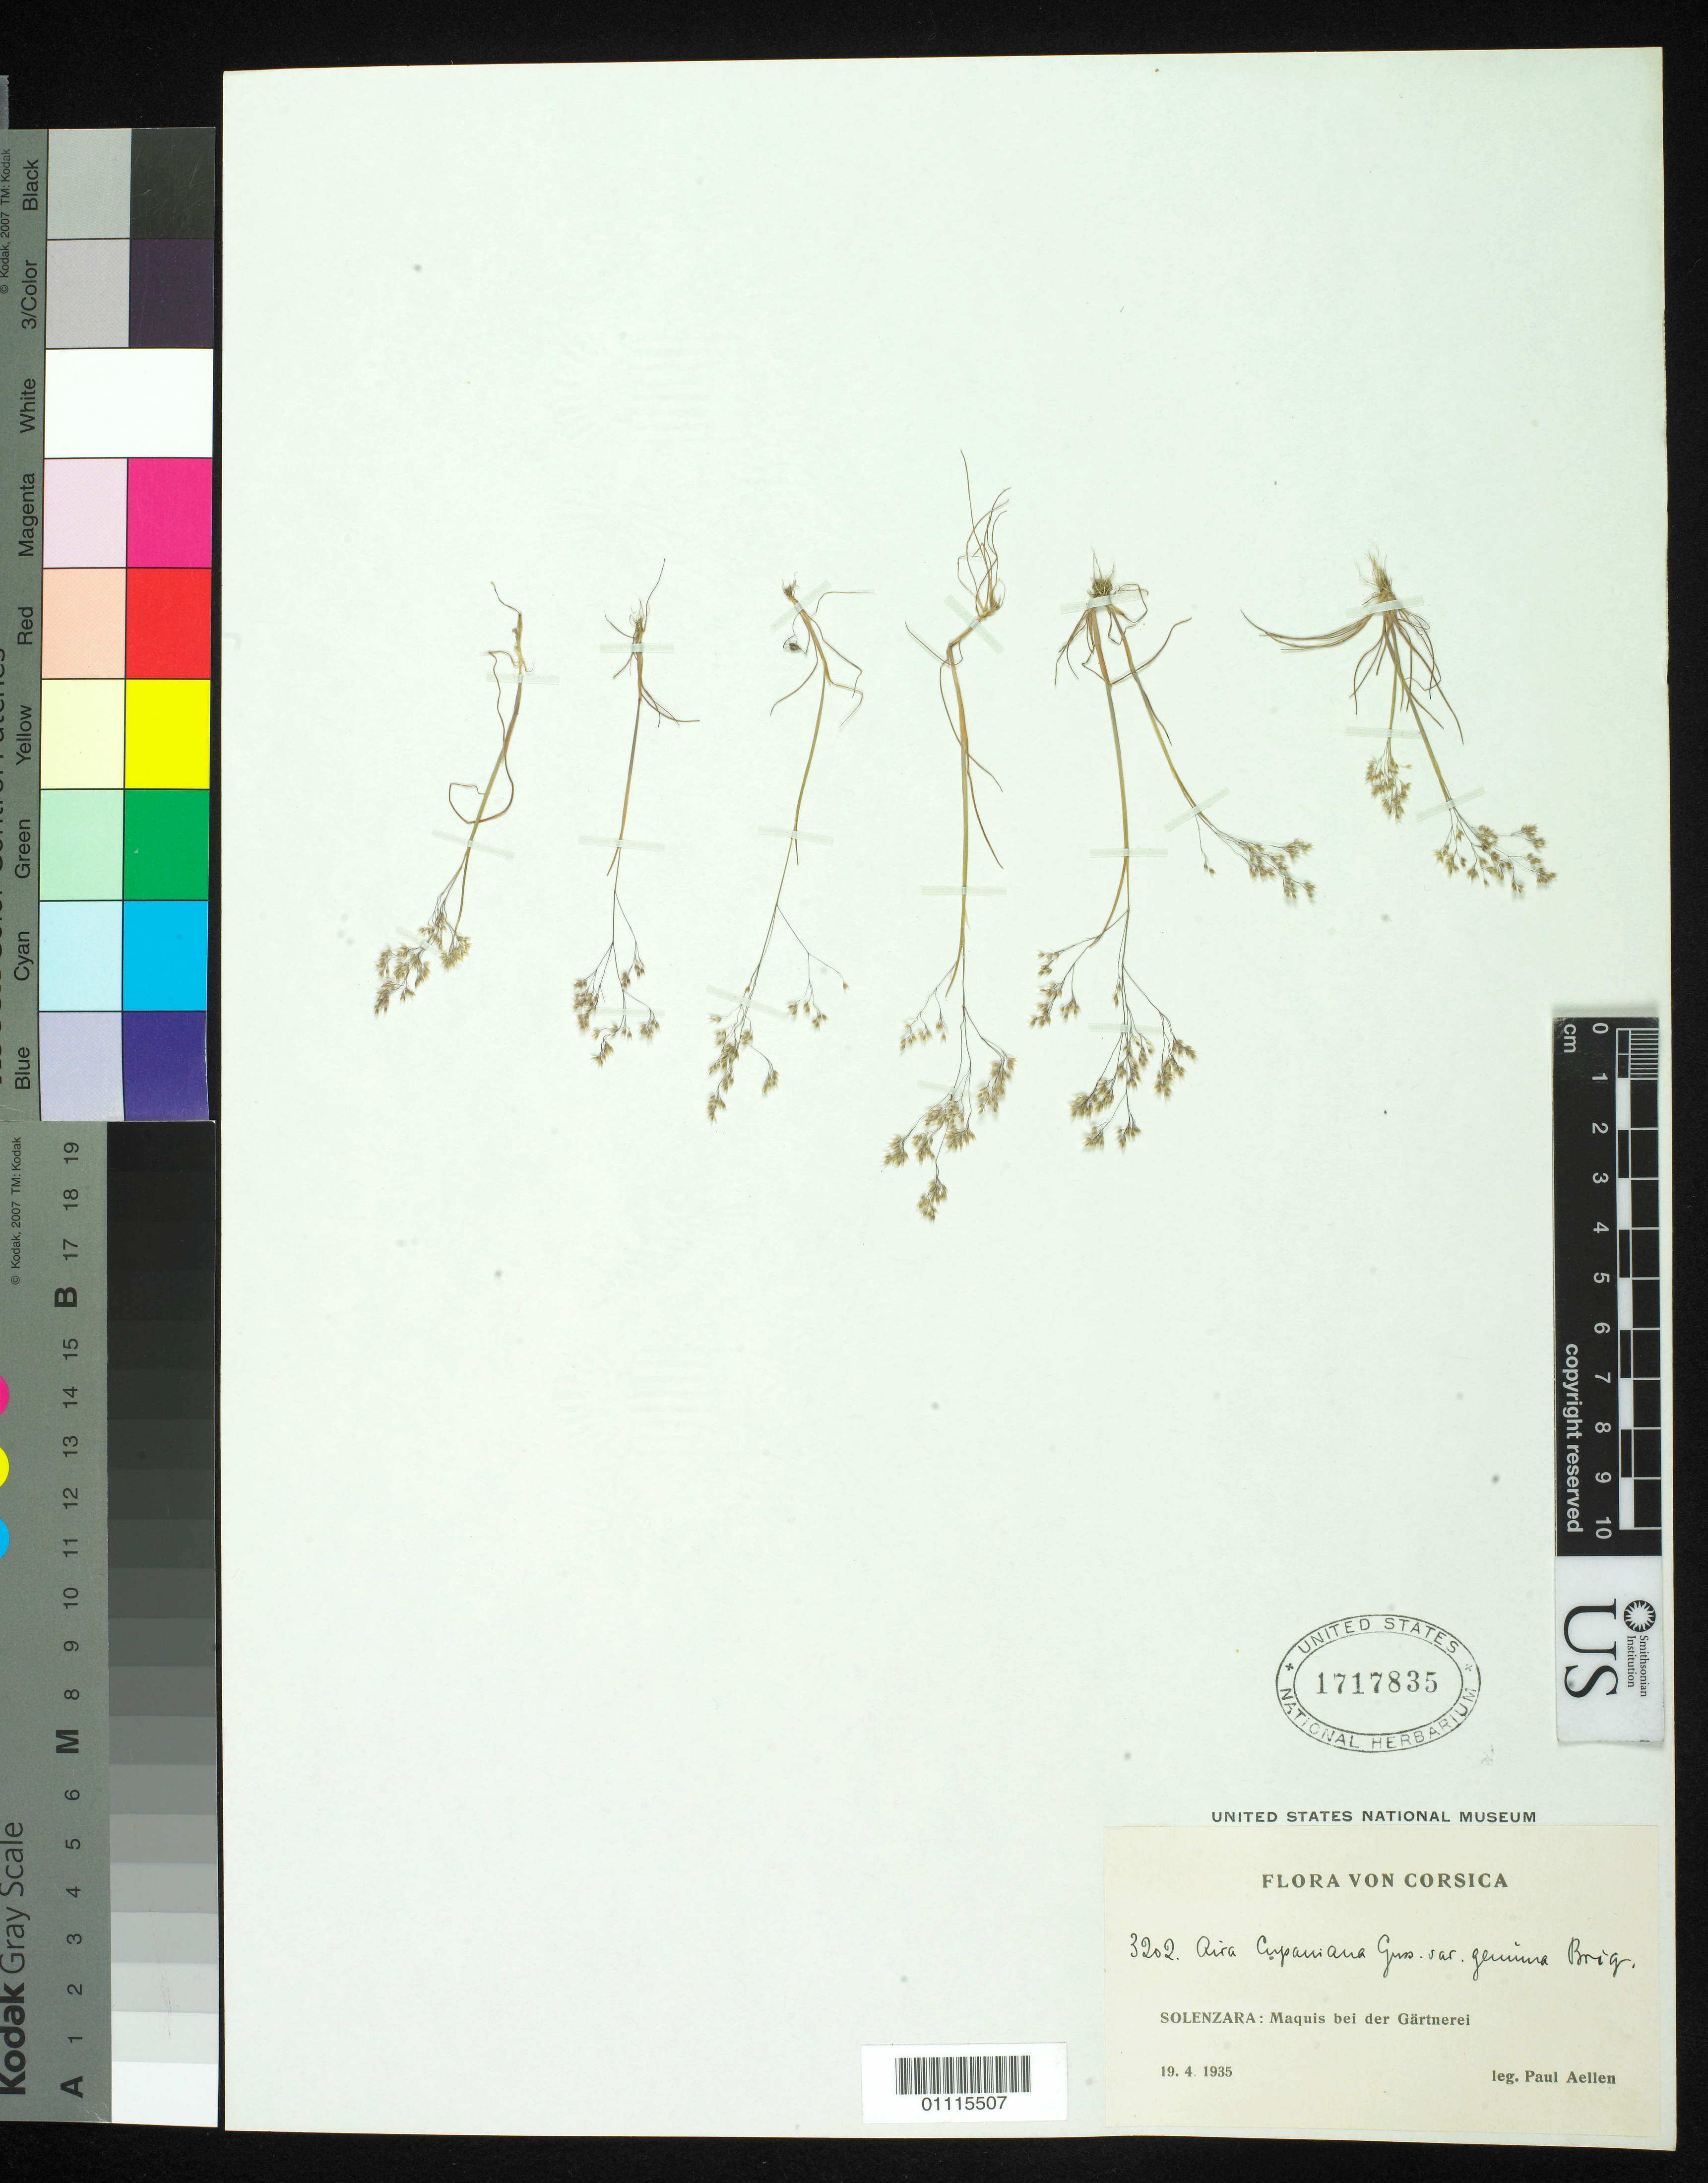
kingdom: Plantae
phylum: Tracheophyta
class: Liliopsida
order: Poales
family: Poaceae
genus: Aira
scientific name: Aira cupaniana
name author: Gussone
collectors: P. Aellen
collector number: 3202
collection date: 1935-04-19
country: France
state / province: Corsica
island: Corse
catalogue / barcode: US 1717835